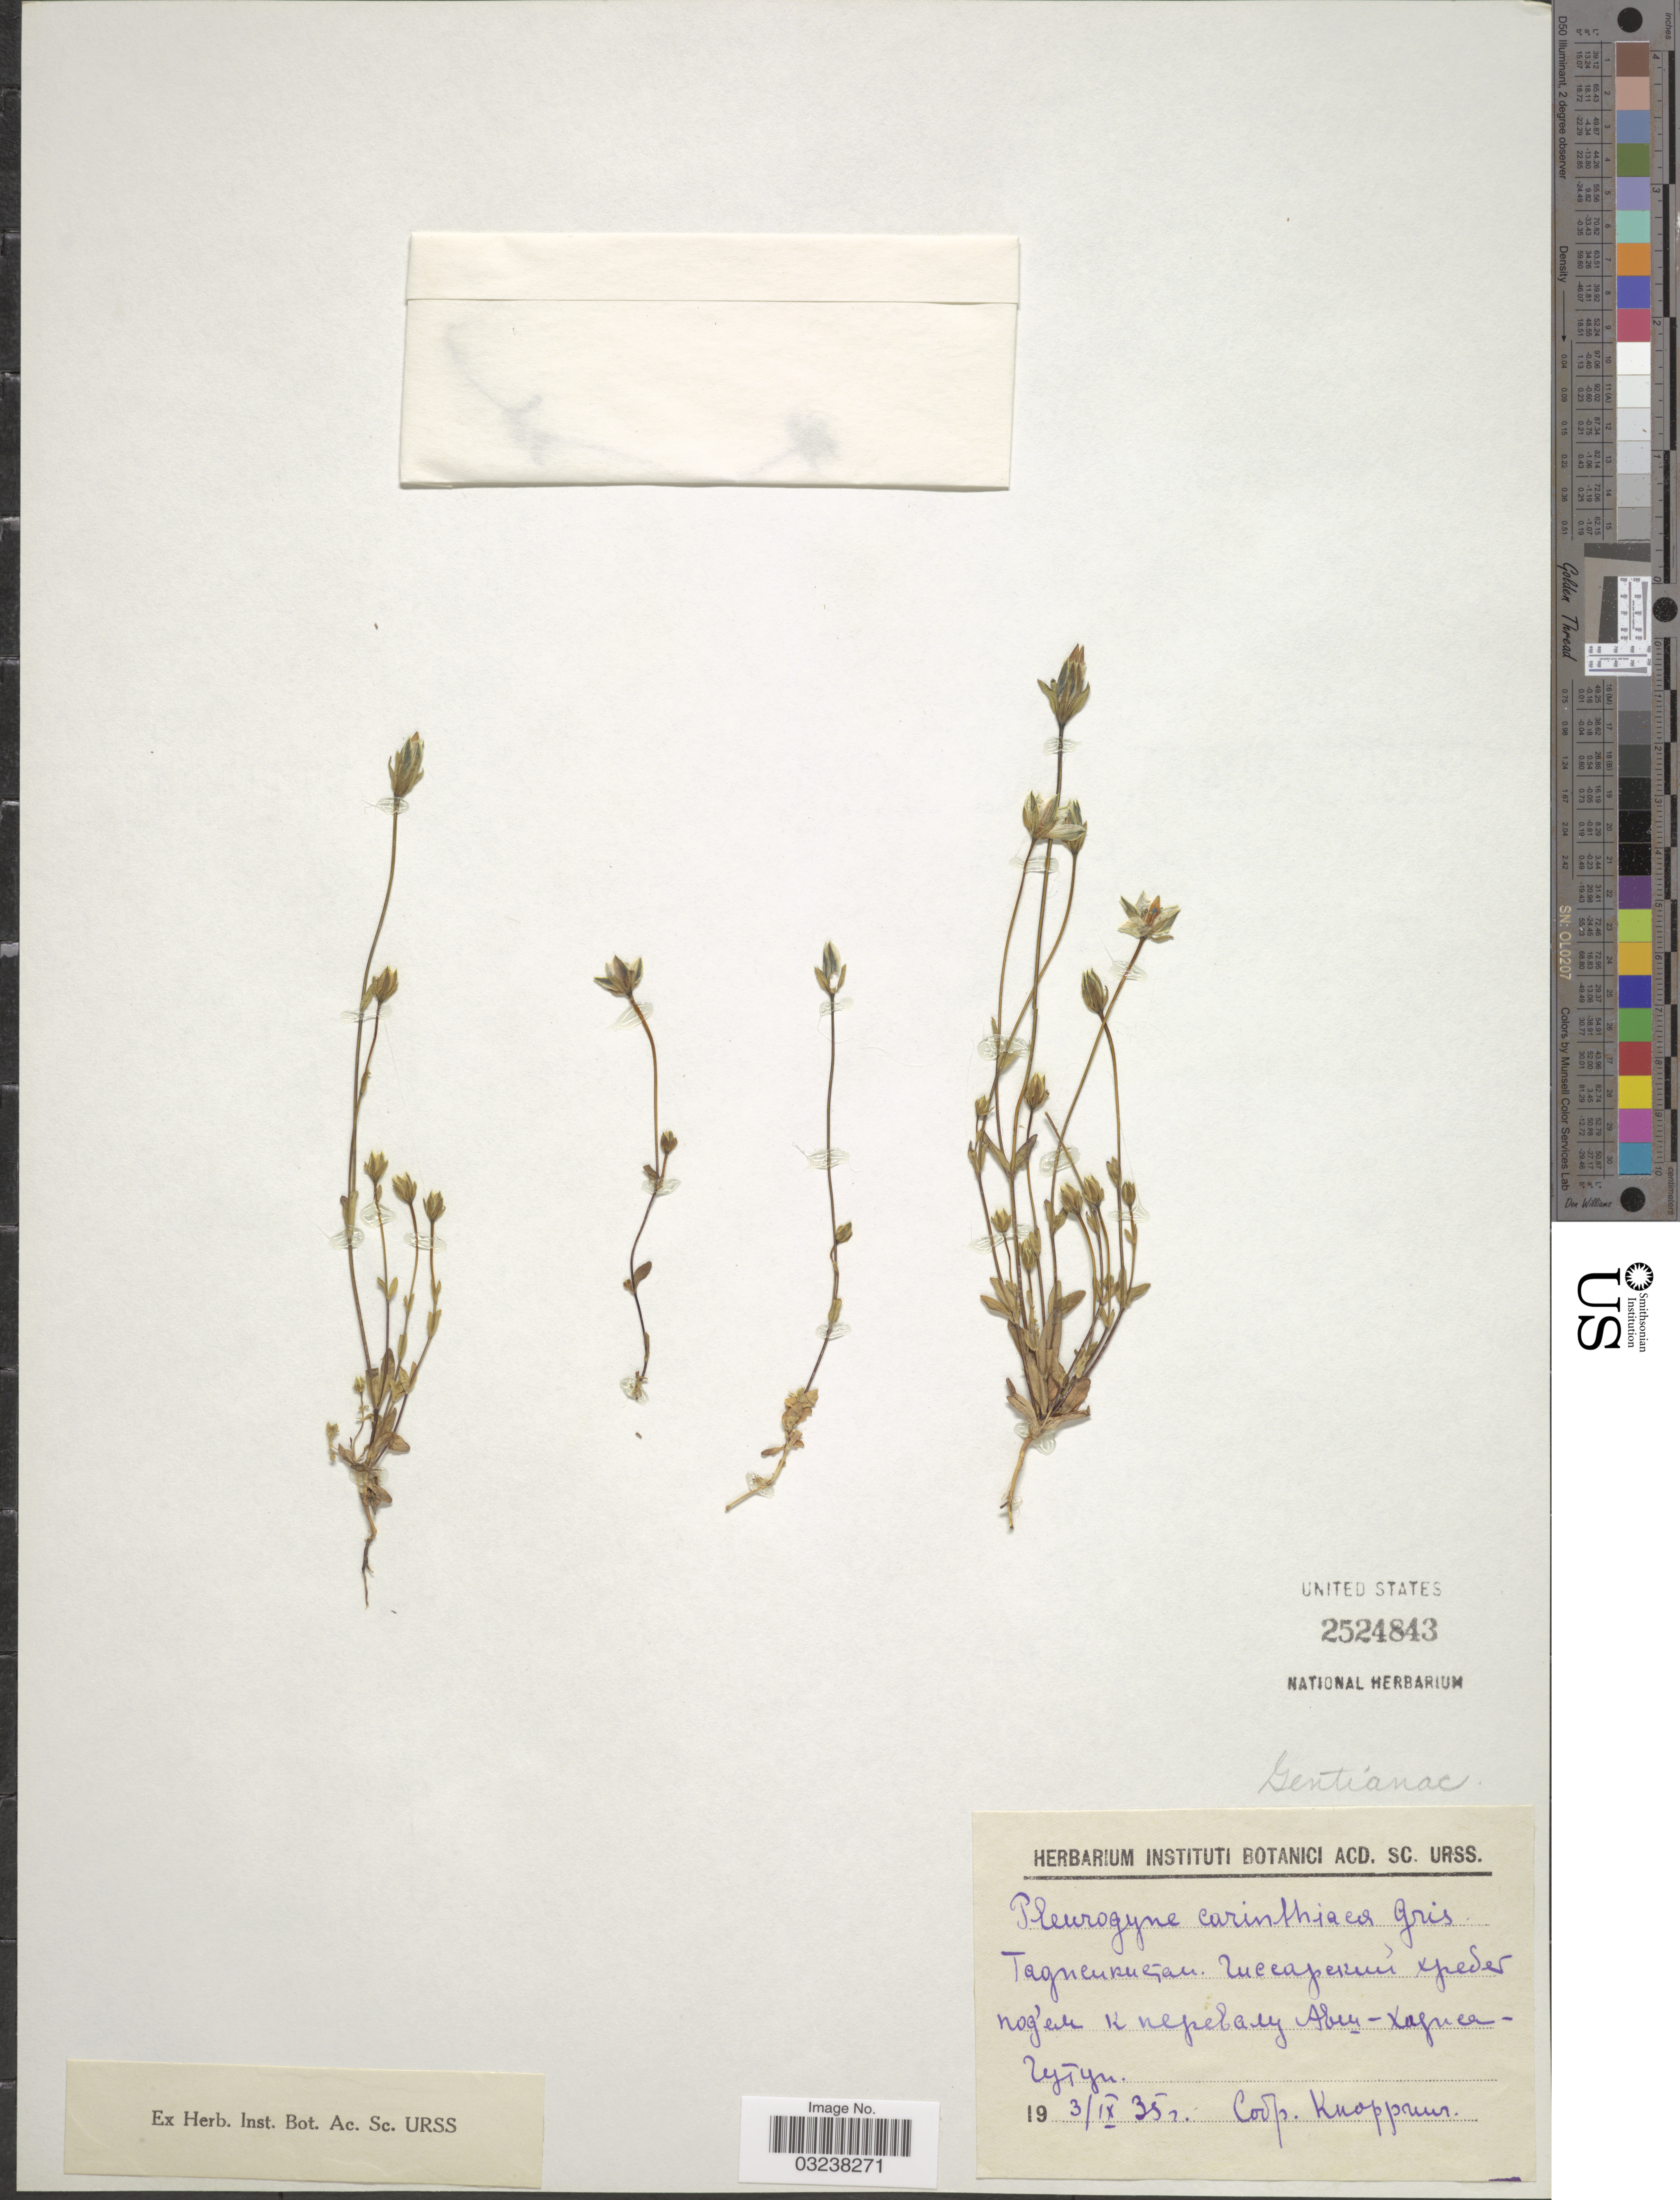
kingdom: Plantae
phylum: Tracheophyta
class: Magnoliopsida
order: Gentianales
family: Gentianaceae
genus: Lomatogonium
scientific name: Lomatogonium carinthiacum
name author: (Wulfen) A. Braun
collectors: Knorring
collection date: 1935-09-03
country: Tajikistan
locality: Gissar Range.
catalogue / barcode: US 2524843